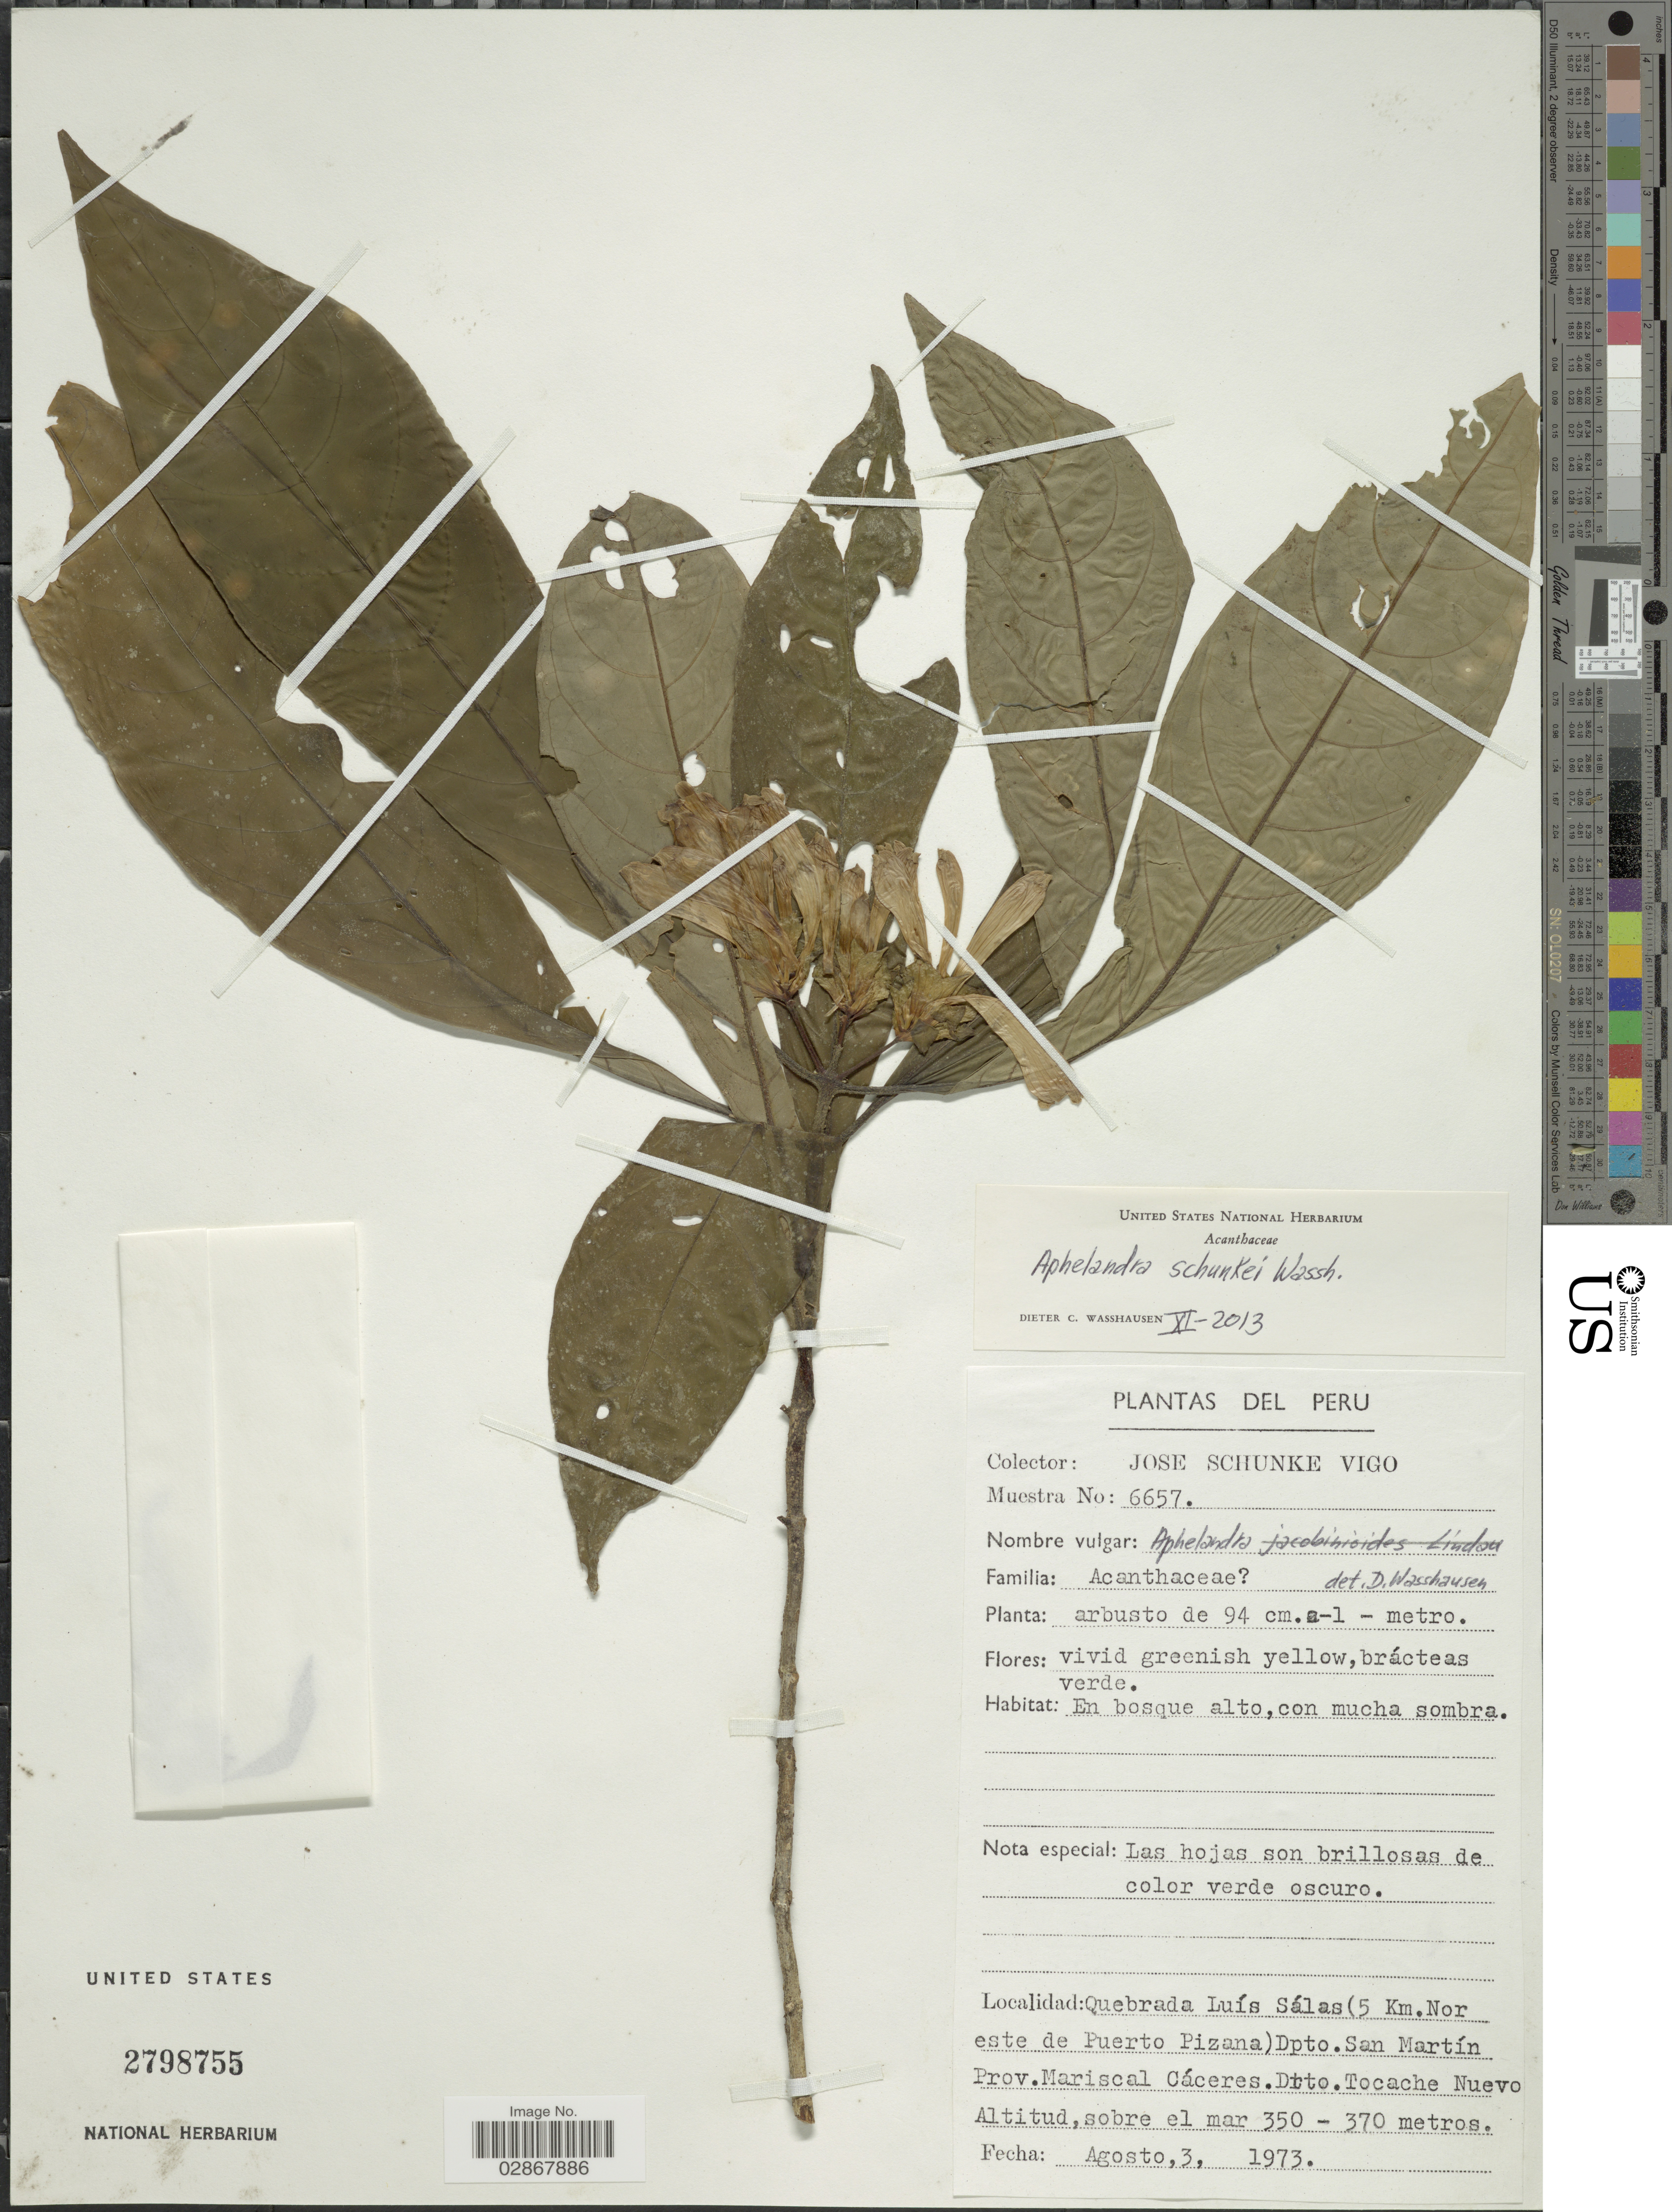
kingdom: Plantae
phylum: Tracheophyta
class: Magnoliopsida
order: Lamiales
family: Acanthaceae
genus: Aphelandra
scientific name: Aphelandra schunkei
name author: Wassh.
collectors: J. Schunke Vigo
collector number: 6657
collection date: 1973-08-03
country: Peru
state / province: San Martín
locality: Quebrada Luís Sálas (5 Km. Nor este de Puerto Pizana) Dpto. San Martín. Prov. Mariscal Cáceres. Dtto. Tocache Nuevo.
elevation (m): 350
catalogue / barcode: US 2798755